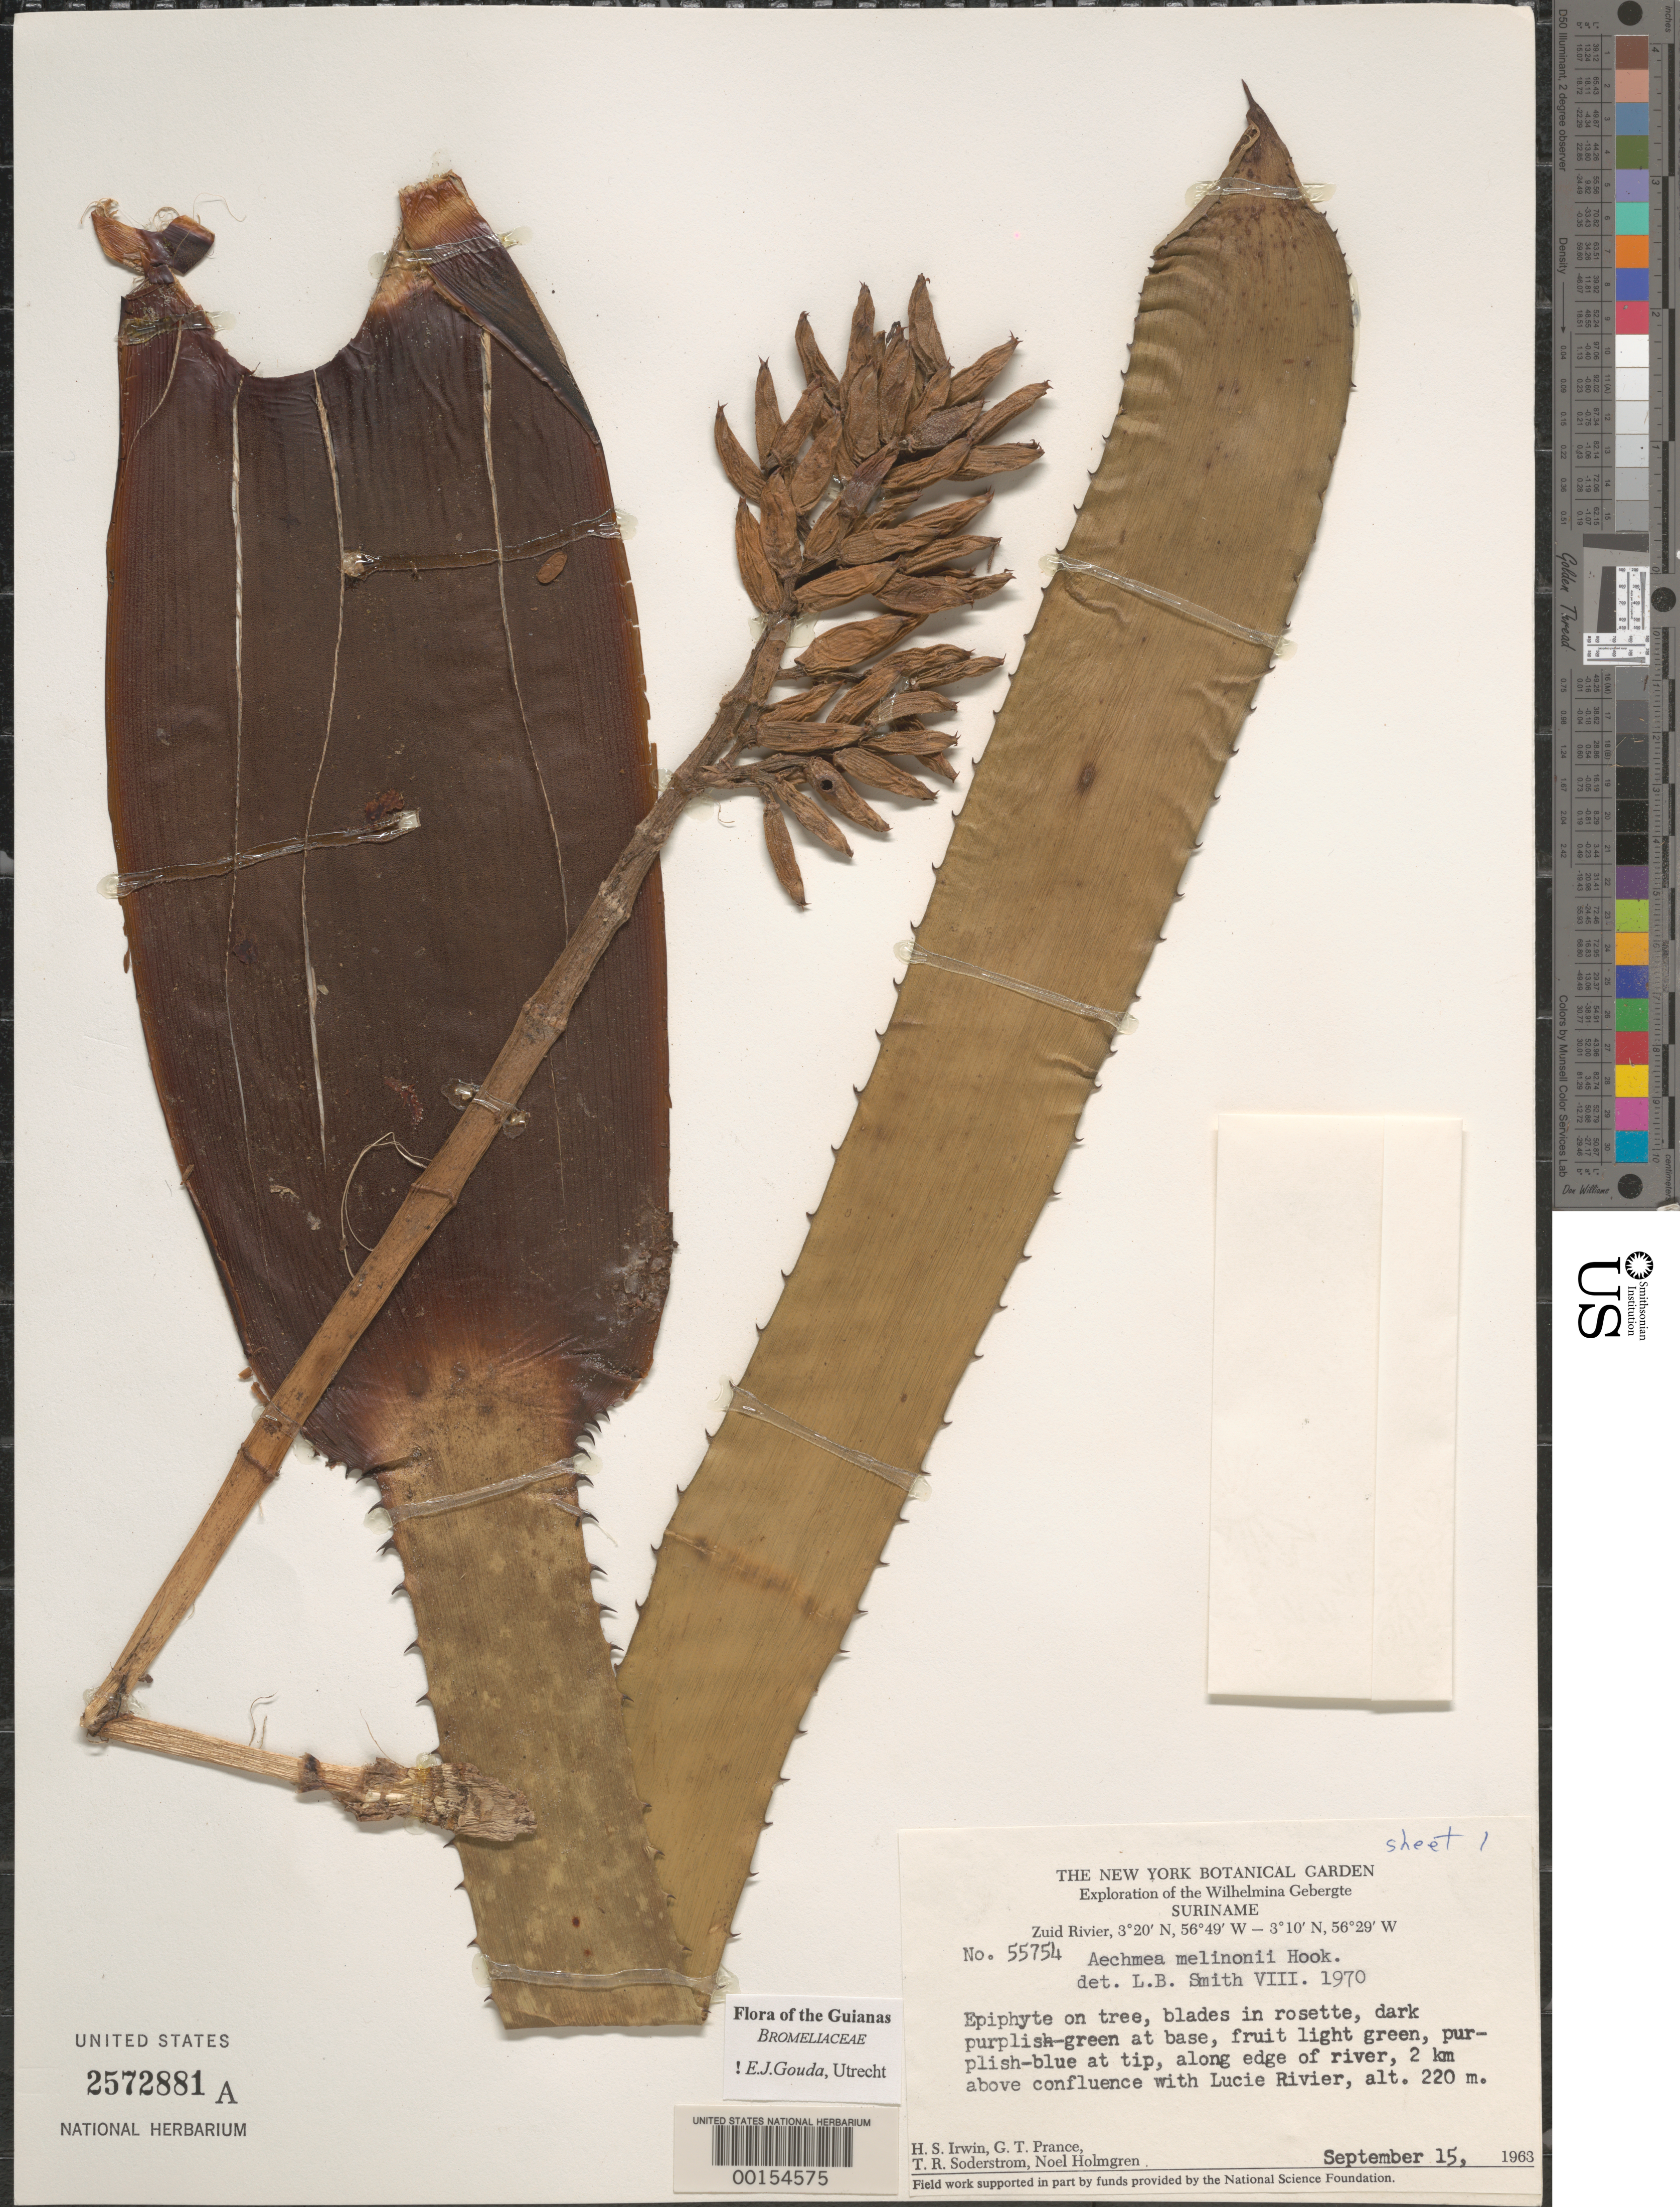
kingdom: Plantae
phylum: Tracheophyta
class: Liliopsida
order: Poales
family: Bromeliaceae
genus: Aechmea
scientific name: Aechmea melinonii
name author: Hook.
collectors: H. Irwin, G. T. Prance, T. R. Soderstrom & N. H. Holmgren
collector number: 55754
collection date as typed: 15-Sep-63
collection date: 1963-09-15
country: Suriname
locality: Zuid River, 2 km above confluence with Lucie R., Wilhelmina Gebergte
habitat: Edge of river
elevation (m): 200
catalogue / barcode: US 2572881A